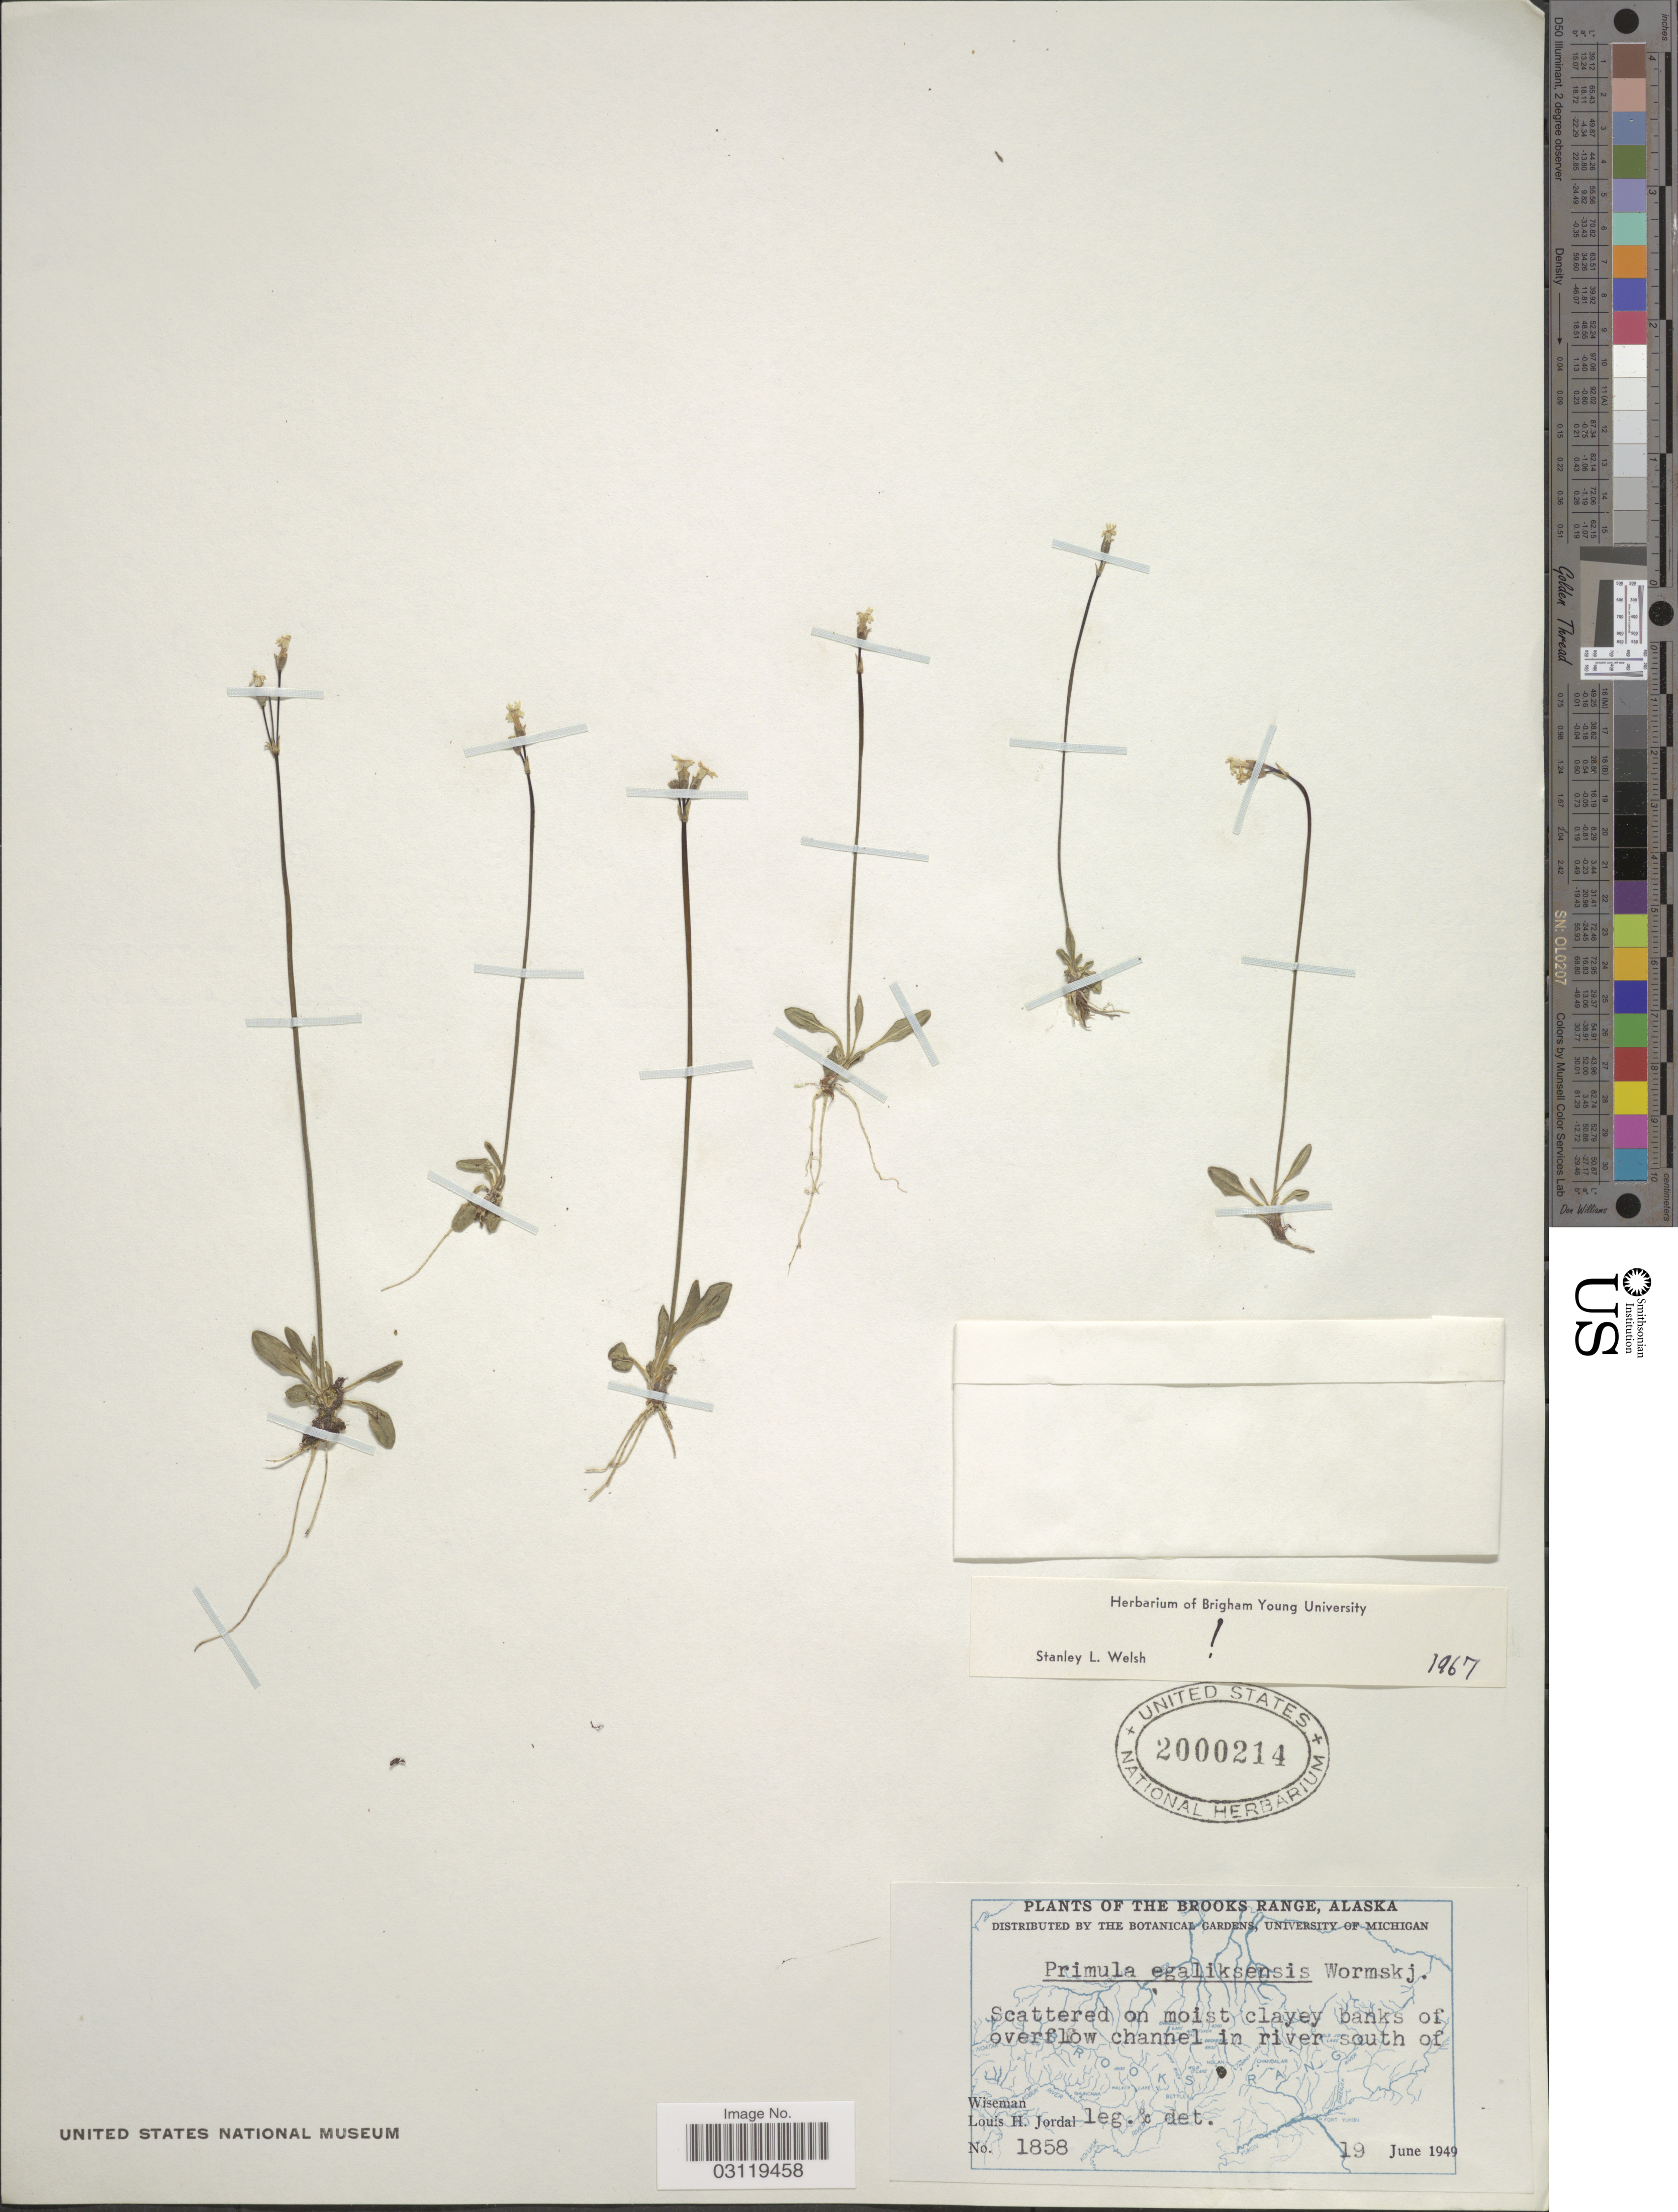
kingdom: Plantae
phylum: Tracheophyta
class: Magnoliopsida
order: Ericales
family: Primulaceae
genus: Primula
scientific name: Primula egaliksensis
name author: Wormsk.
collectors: L. Jordal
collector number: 1858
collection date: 1949-06-19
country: United States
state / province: Alaska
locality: Brooks Range. Banks of overflow channel in river south of Wiseman.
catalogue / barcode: US 2000214